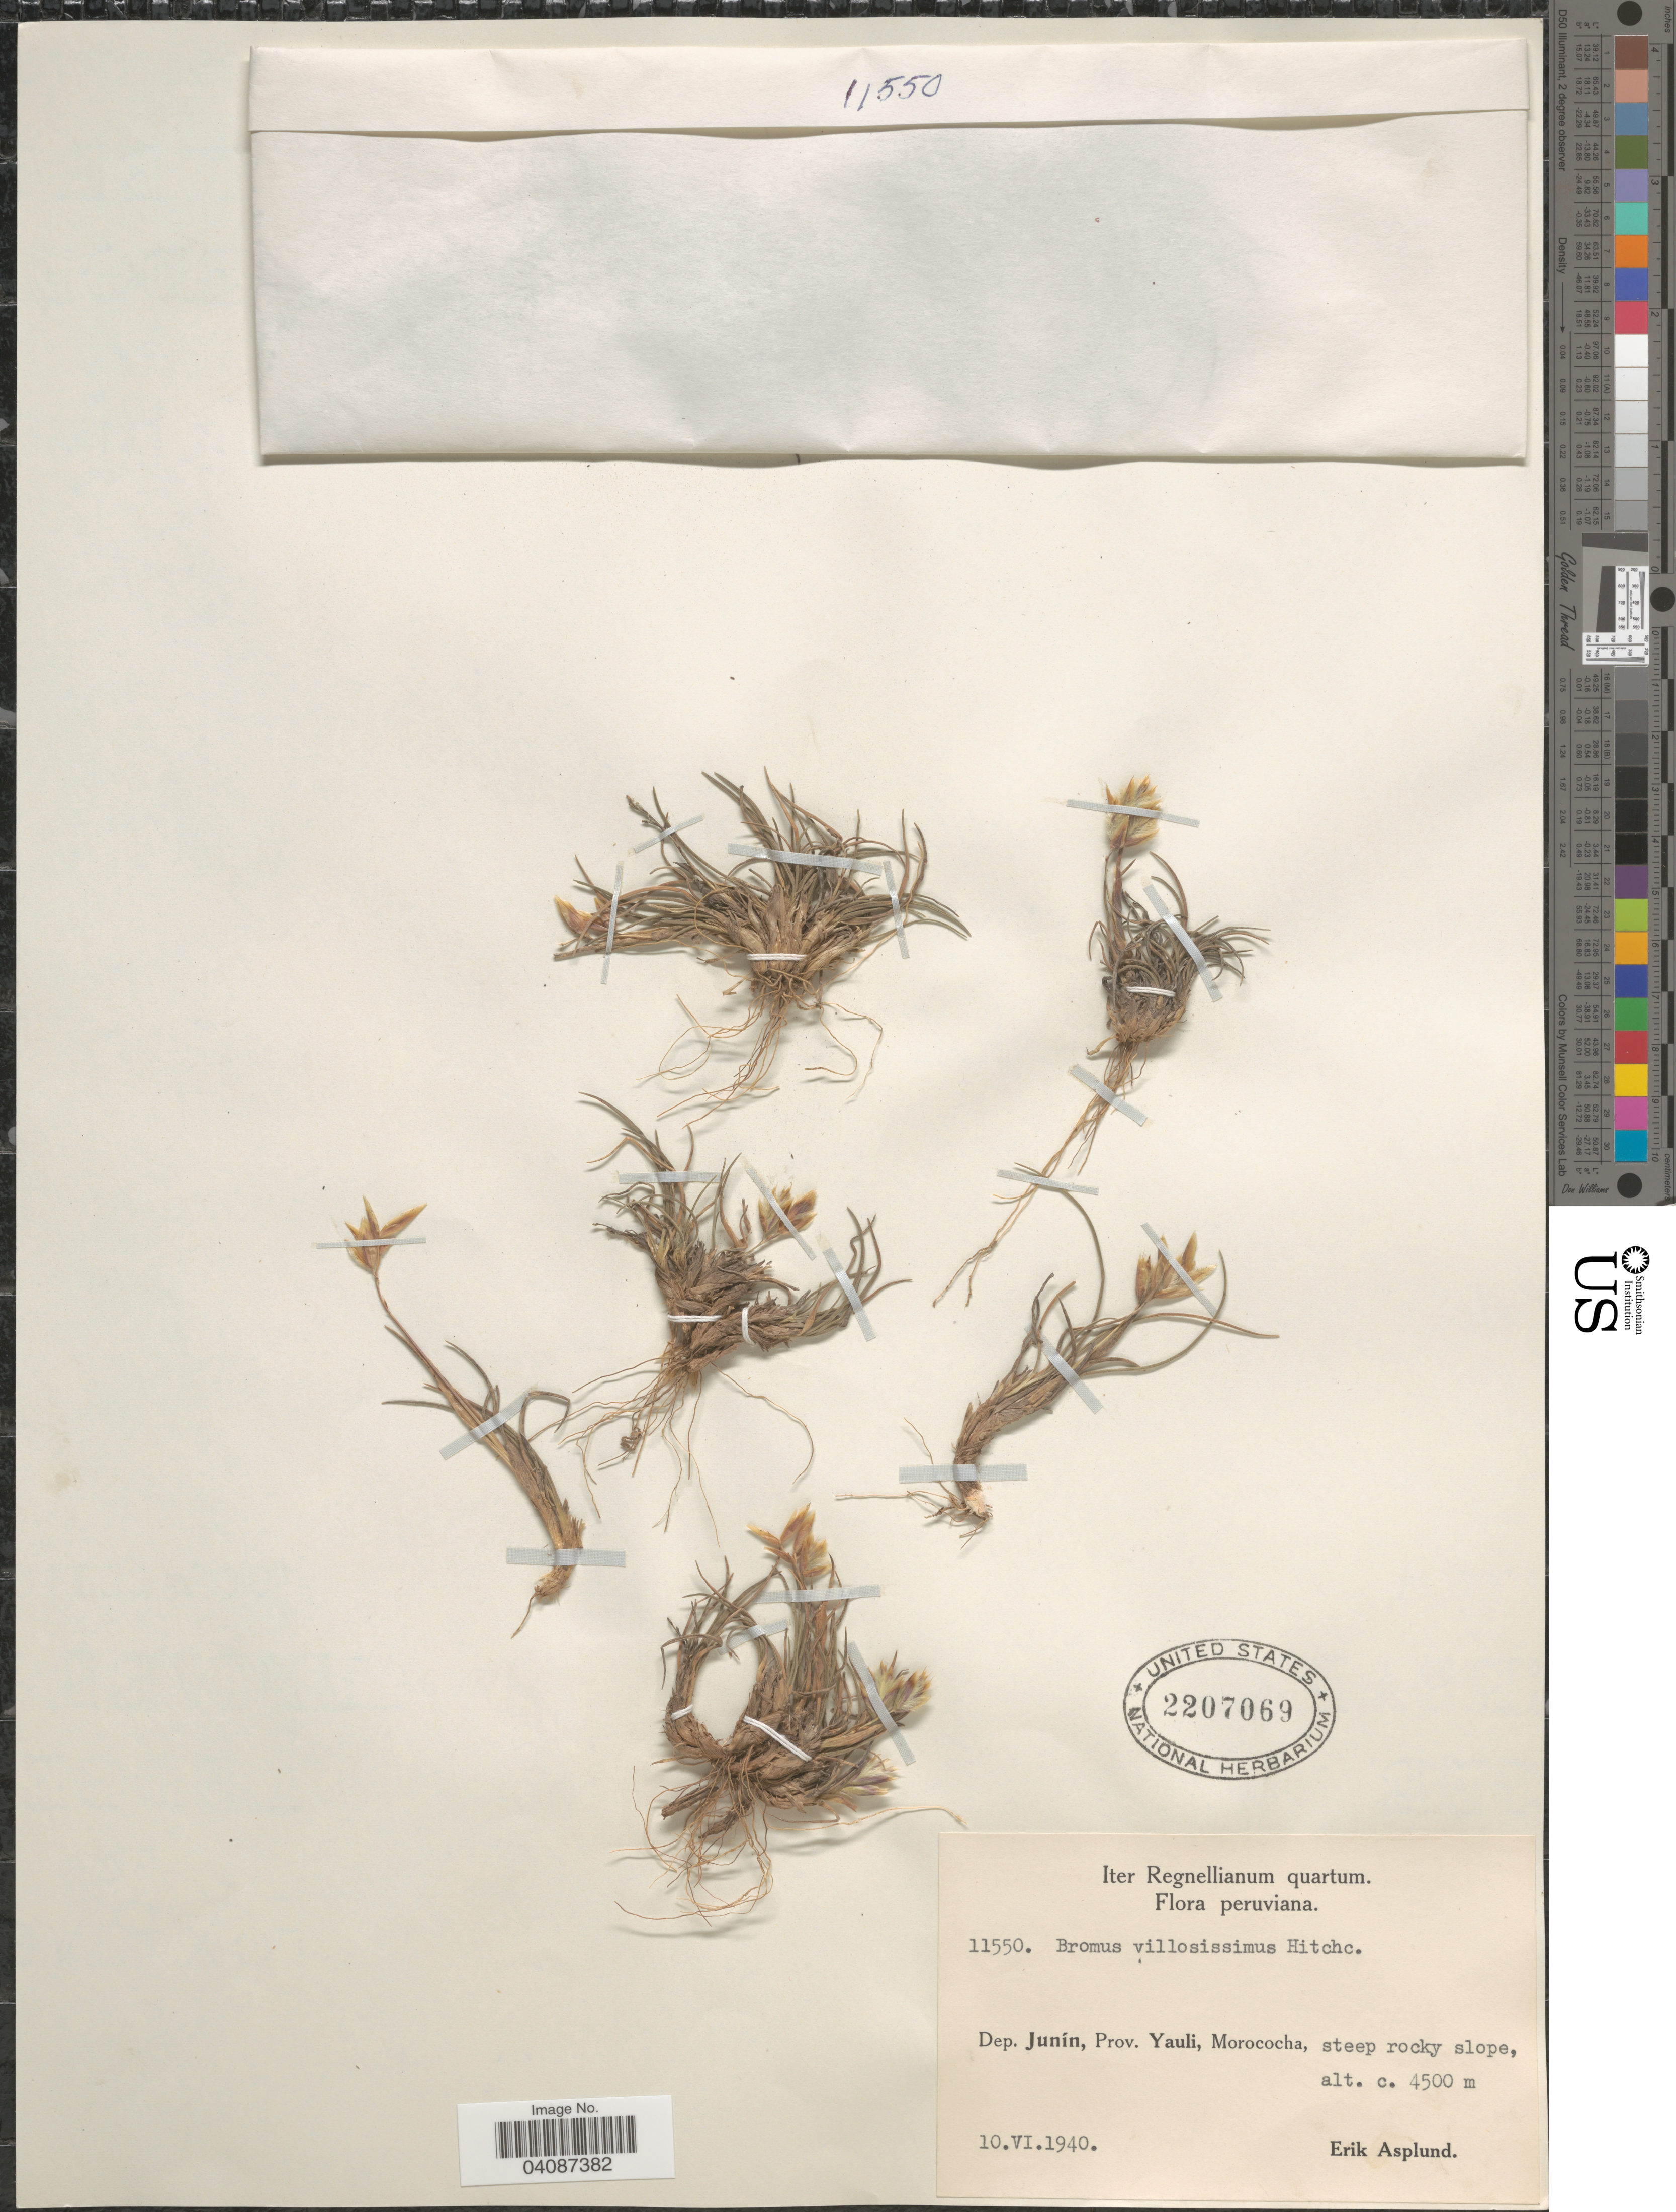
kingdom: Plantae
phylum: Tracheophyta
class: Liliopsida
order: Poales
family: Poaceae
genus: Bromus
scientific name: Bromus villosissimus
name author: Hitchc.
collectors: E. Asplund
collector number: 11550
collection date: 1940-06-10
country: Peru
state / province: Junín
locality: Iter Regnellianum quartum. peruviana. Dep. Junín, Prov. Yauli, Morococha, steep rocky slope.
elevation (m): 4500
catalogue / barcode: US 2207069